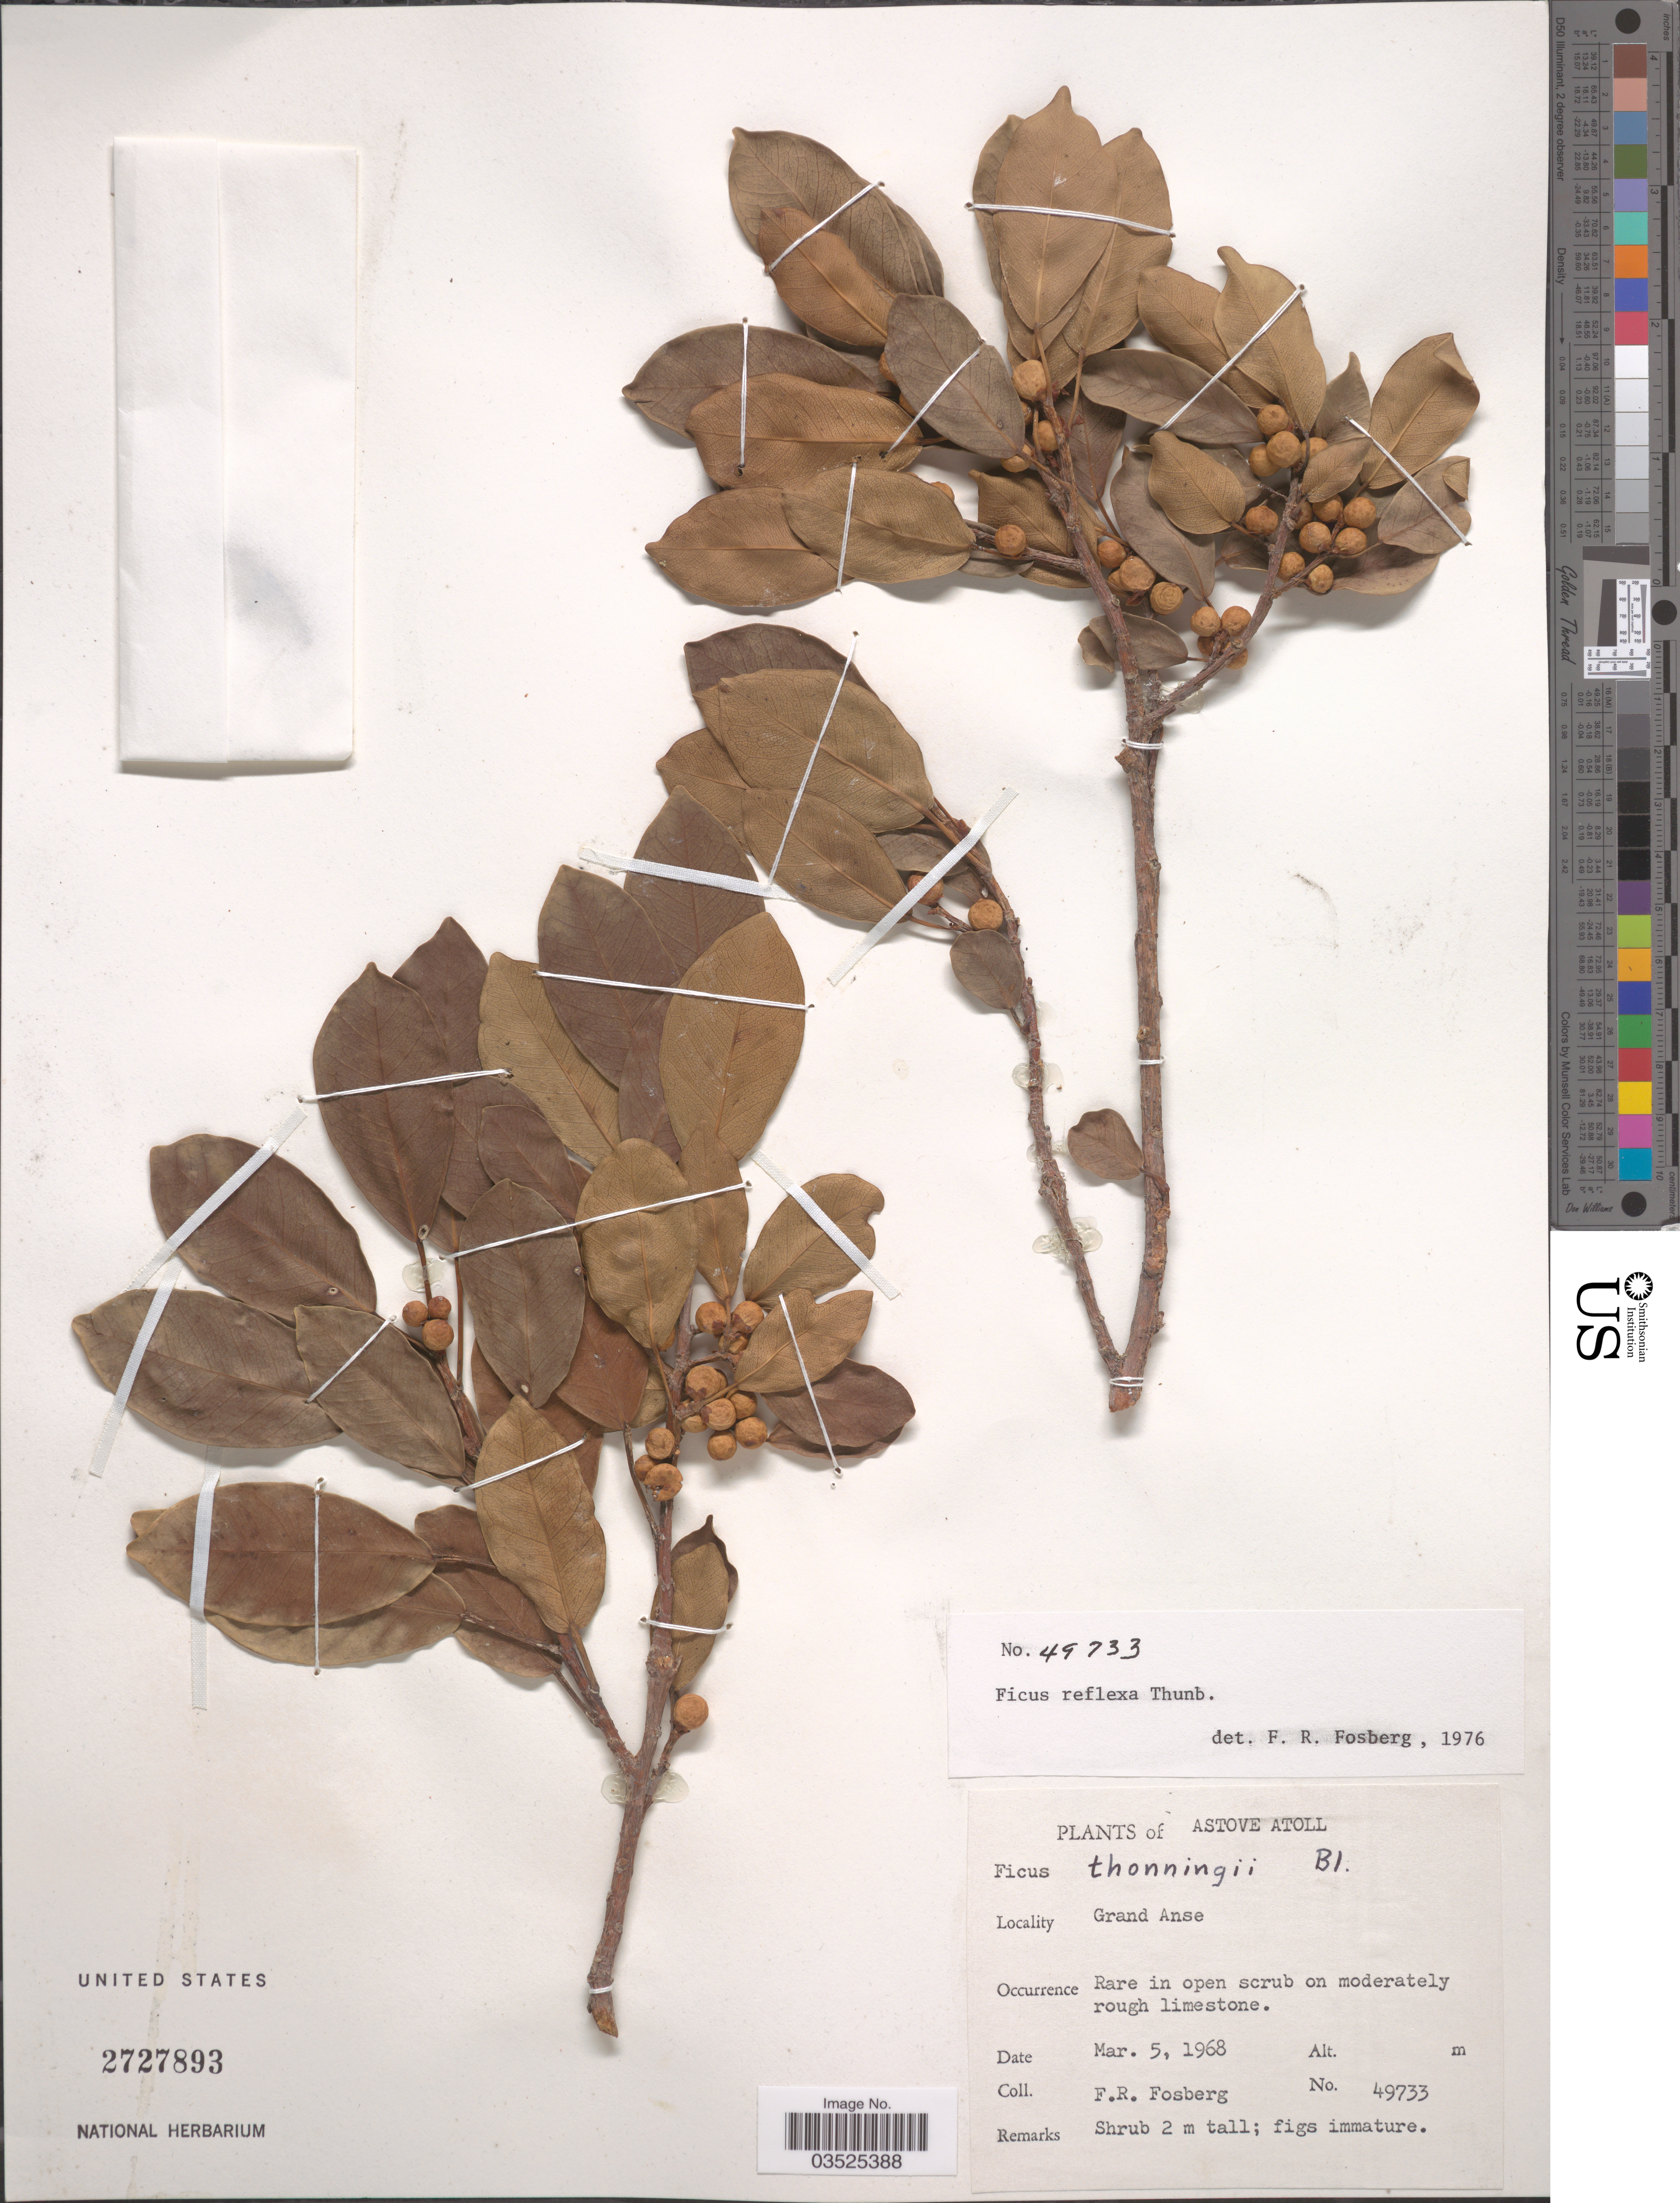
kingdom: Plantae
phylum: Tracheophyta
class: Magnoliopsida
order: Rosales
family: Moraceae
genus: Ficus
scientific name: Ficus reflexa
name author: Thunb.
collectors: F. R. Fosberg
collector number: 49733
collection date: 1968-03-05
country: Seychelles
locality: Astove Atoll. Grand Anse.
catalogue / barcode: US 2727893